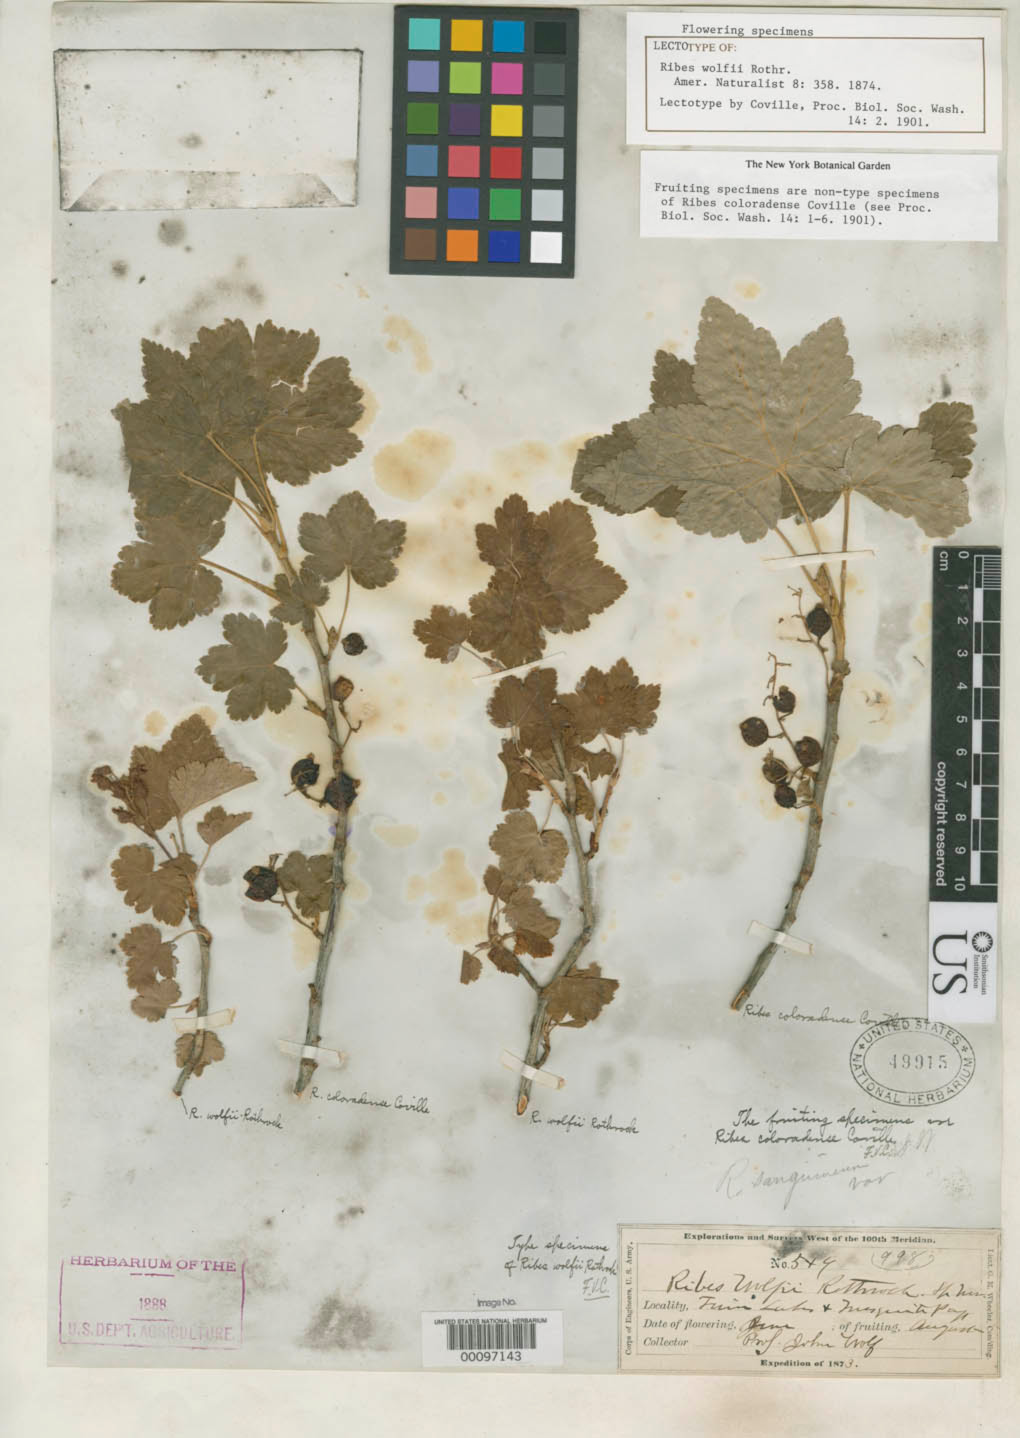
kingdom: Plantae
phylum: Tracheophyta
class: Magnoliopsida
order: Saxifragales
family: Grossulariaceae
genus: Ribes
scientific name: Ribes wolfii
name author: Rothr.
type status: Lectotype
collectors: J. Wolf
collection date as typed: Jun 1873 to -- Aug 1873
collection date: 1873-06/1873-08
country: United States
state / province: Colorado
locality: Twin Lakes and Mosquito Pass.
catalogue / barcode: US 49915